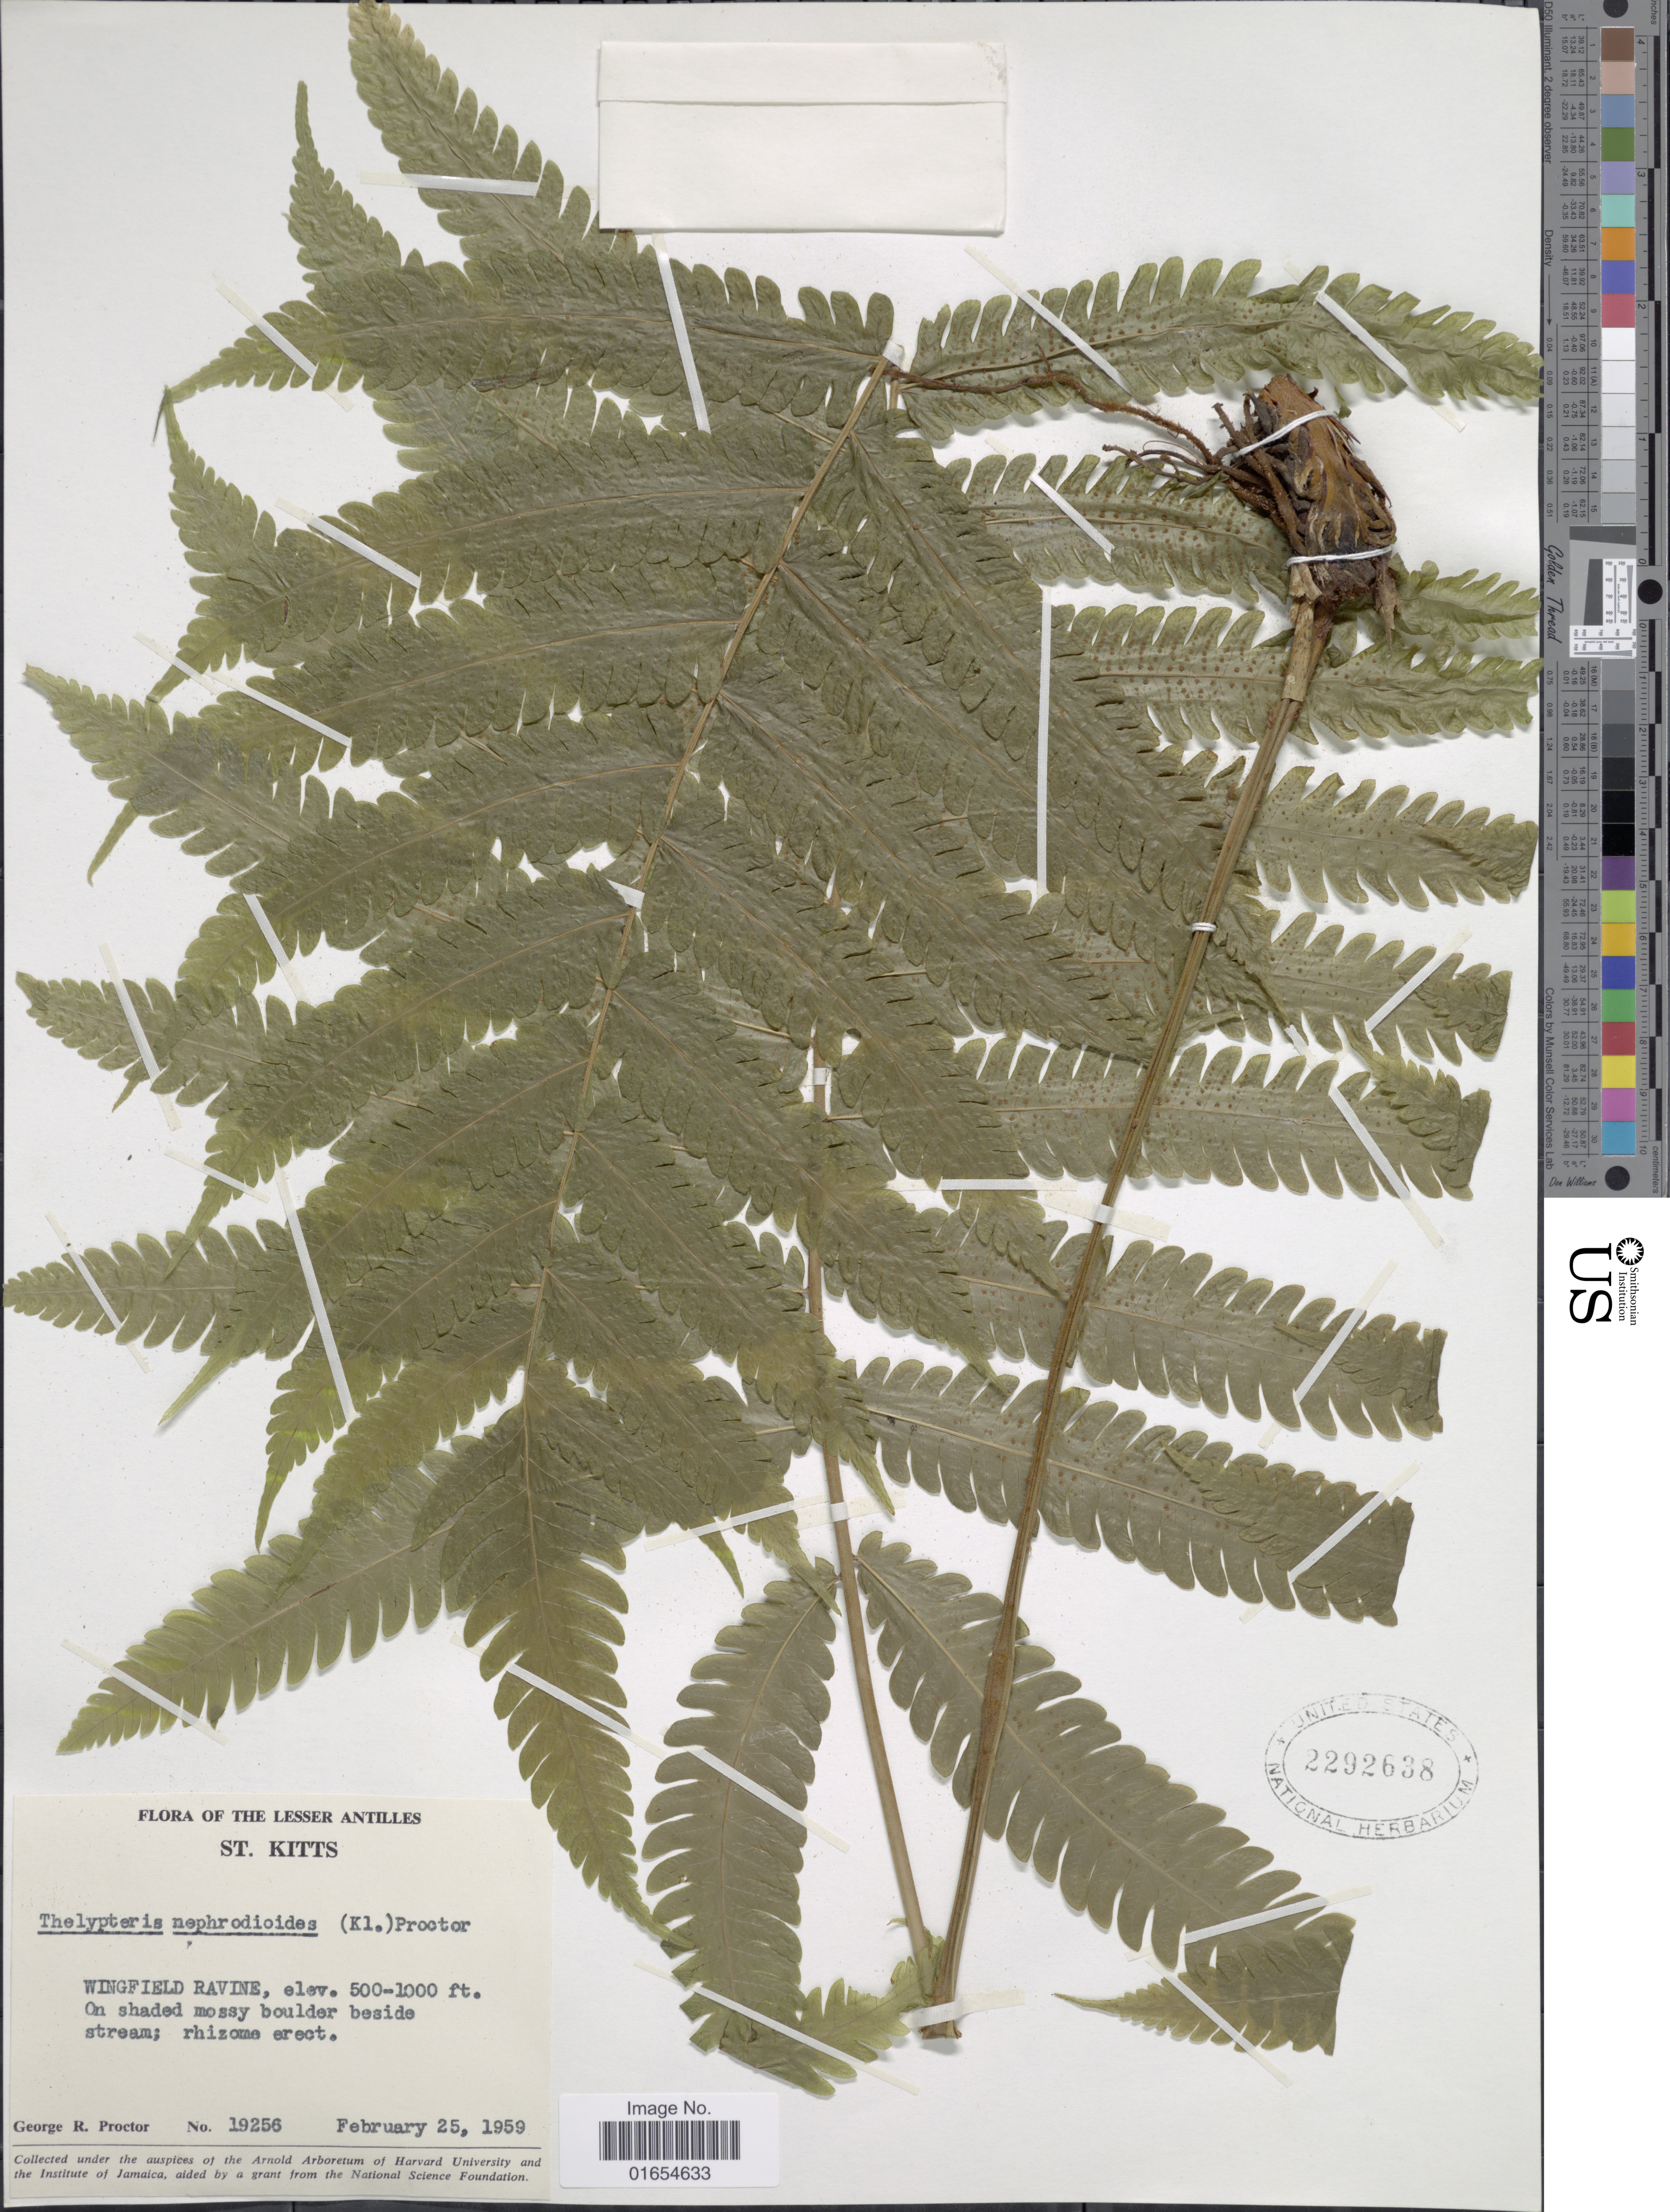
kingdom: Plantae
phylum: Tracheophyta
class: Polypodiopsida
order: Polypodiales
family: Thelypteridaceae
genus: Goniopteris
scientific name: Goniopteris nephrodioides (Klotzsch) comb. nov., ined 2015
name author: (Klotzsch)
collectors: G. Proctor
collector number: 19256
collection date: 1959-02-25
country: St. Christopher-Nevis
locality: The Lesser Antilles, St. Kitts, Wingfield Ravine, On shaded mossy boulder beside stream; rhizoma erect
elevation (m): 152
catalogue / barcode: US 2292638